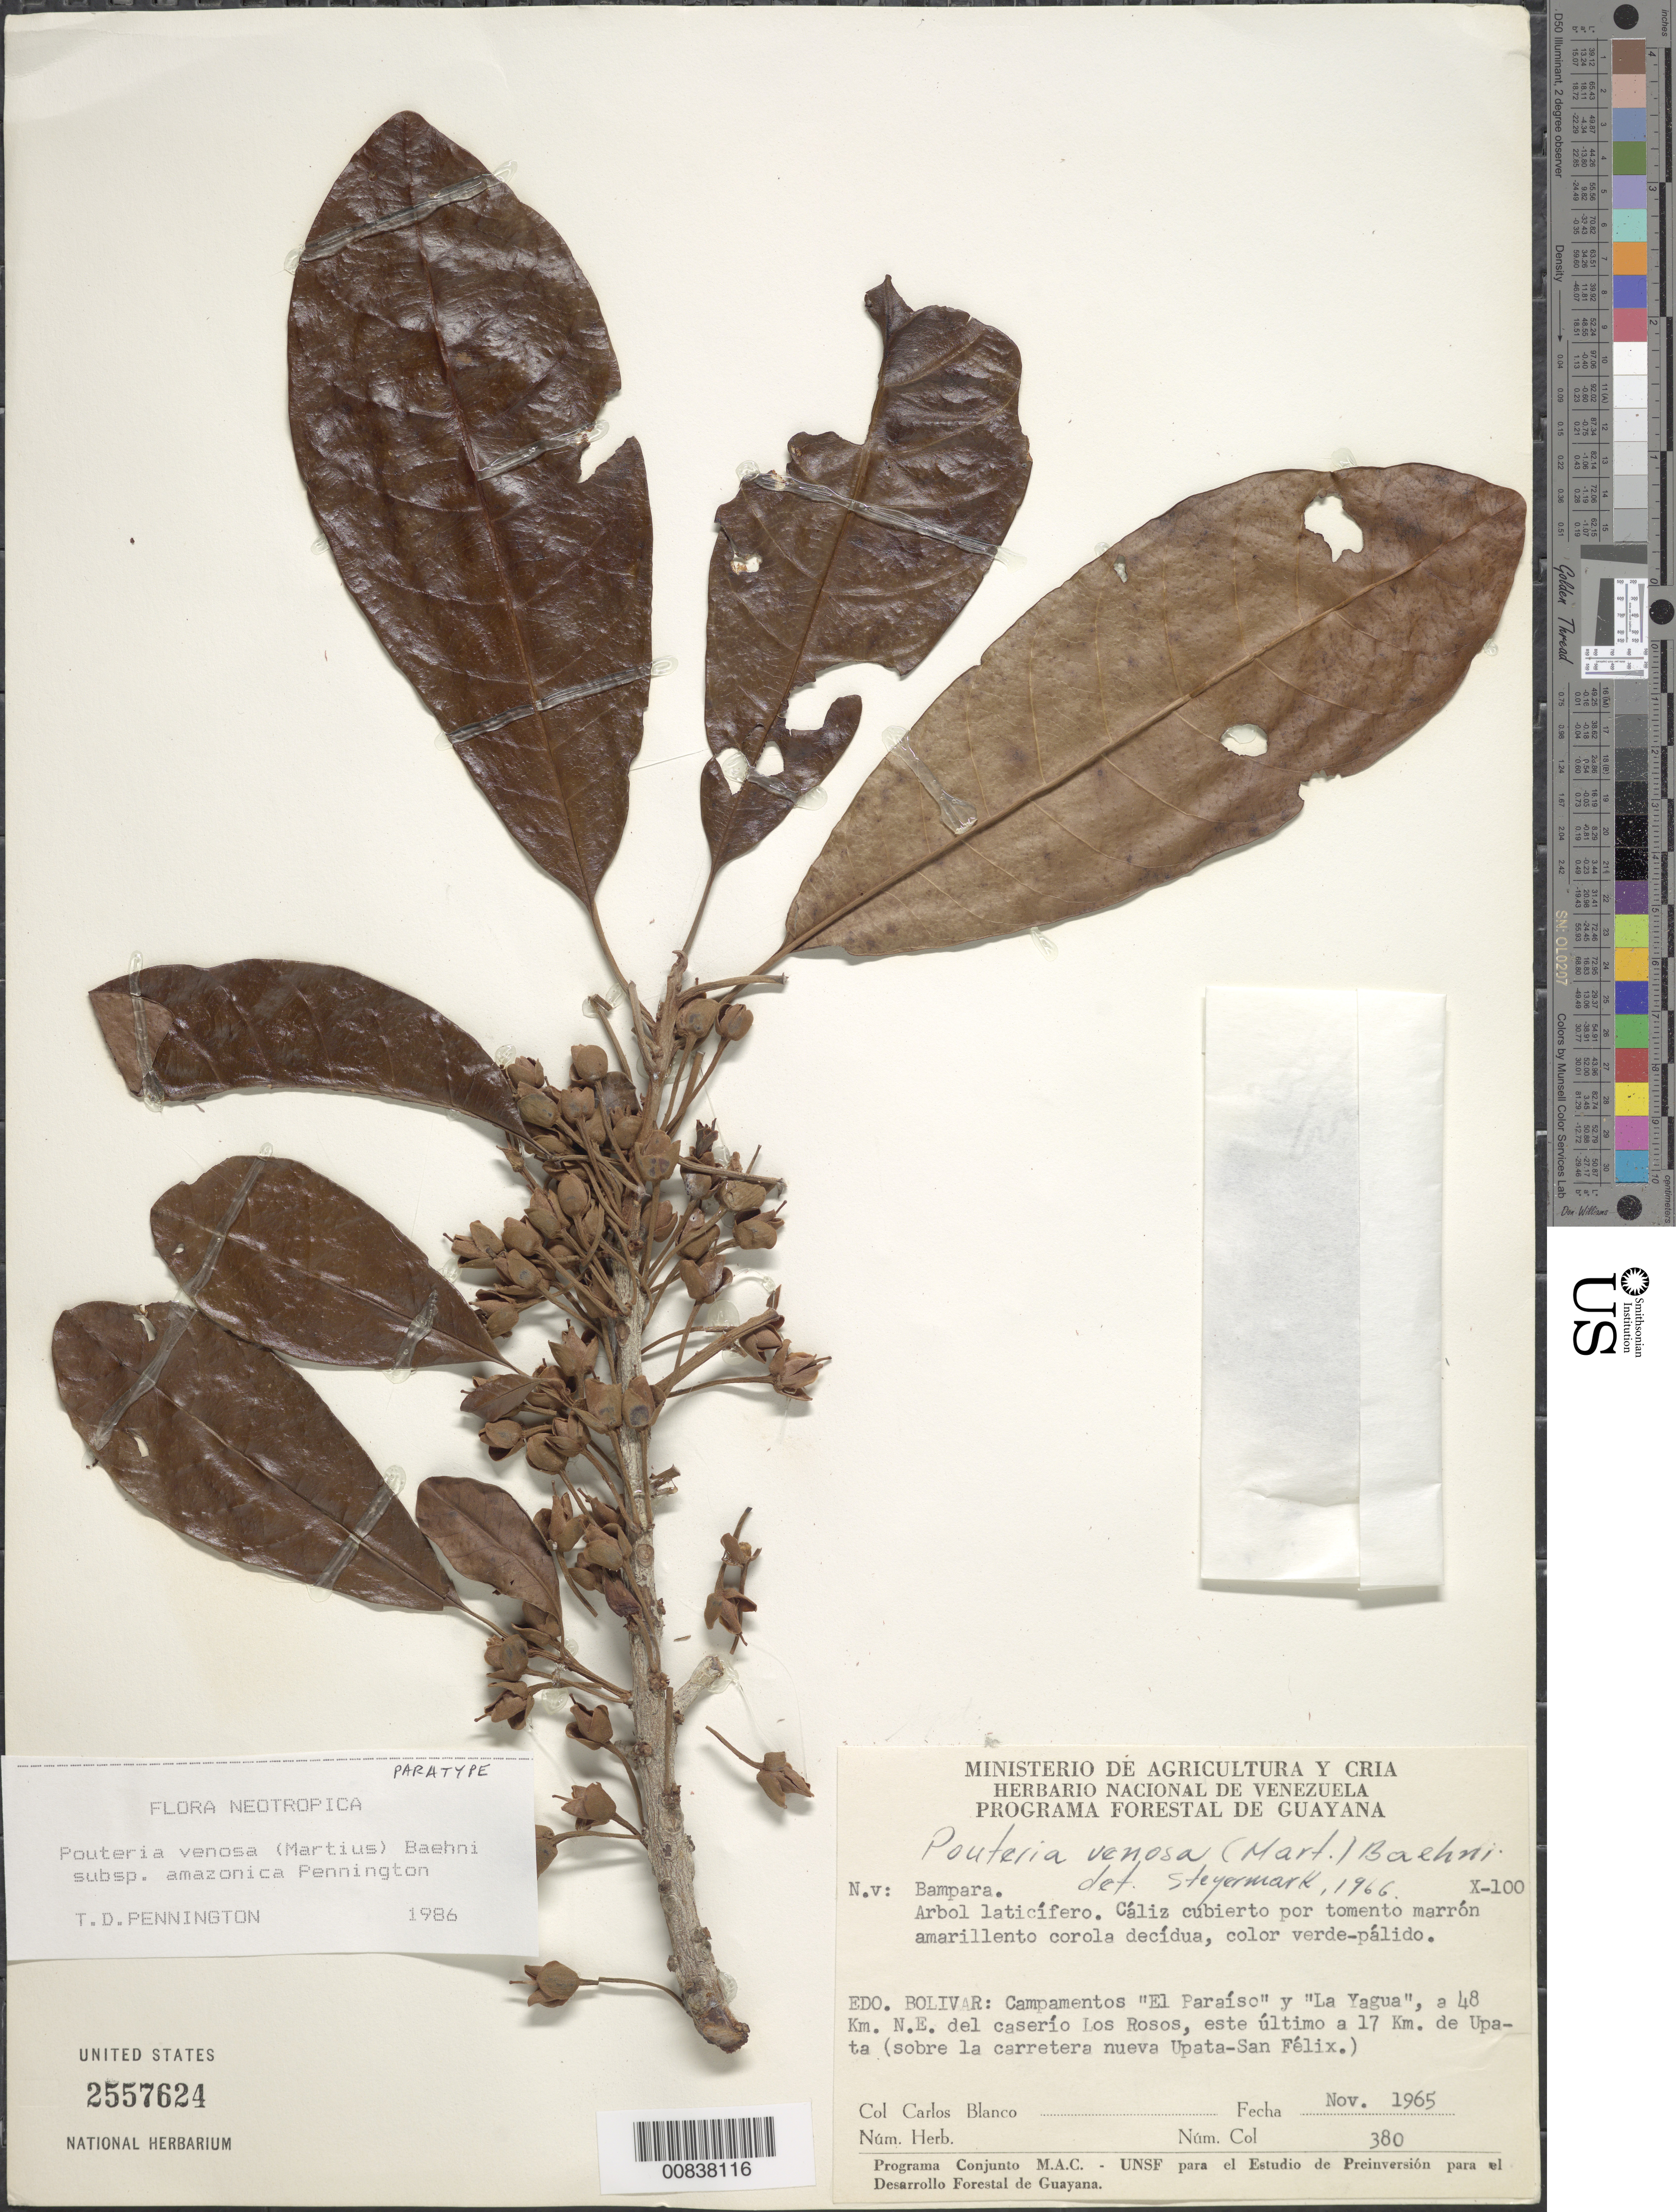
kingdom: Plantae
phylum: Tracheophyta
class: Magnoliopsida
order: Ericales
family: Sapotaceae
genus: Pouteria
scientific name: Pouteria venosa subsp. amazonica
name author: T.D. Penn.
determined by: Pennington, T. D., (K)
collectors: C. A. Blanco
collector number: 380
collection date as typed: Nov-65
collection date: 1965-11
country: Venezuela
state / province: Bolívar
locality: Campamentos "El Paraiso" y "La Yagua", a 48 km NE del caserío Los Rosos, este ultimo a 17 km de Upata (sobre la carretera nueva Upata-San Felix).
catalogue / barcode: US 2557624